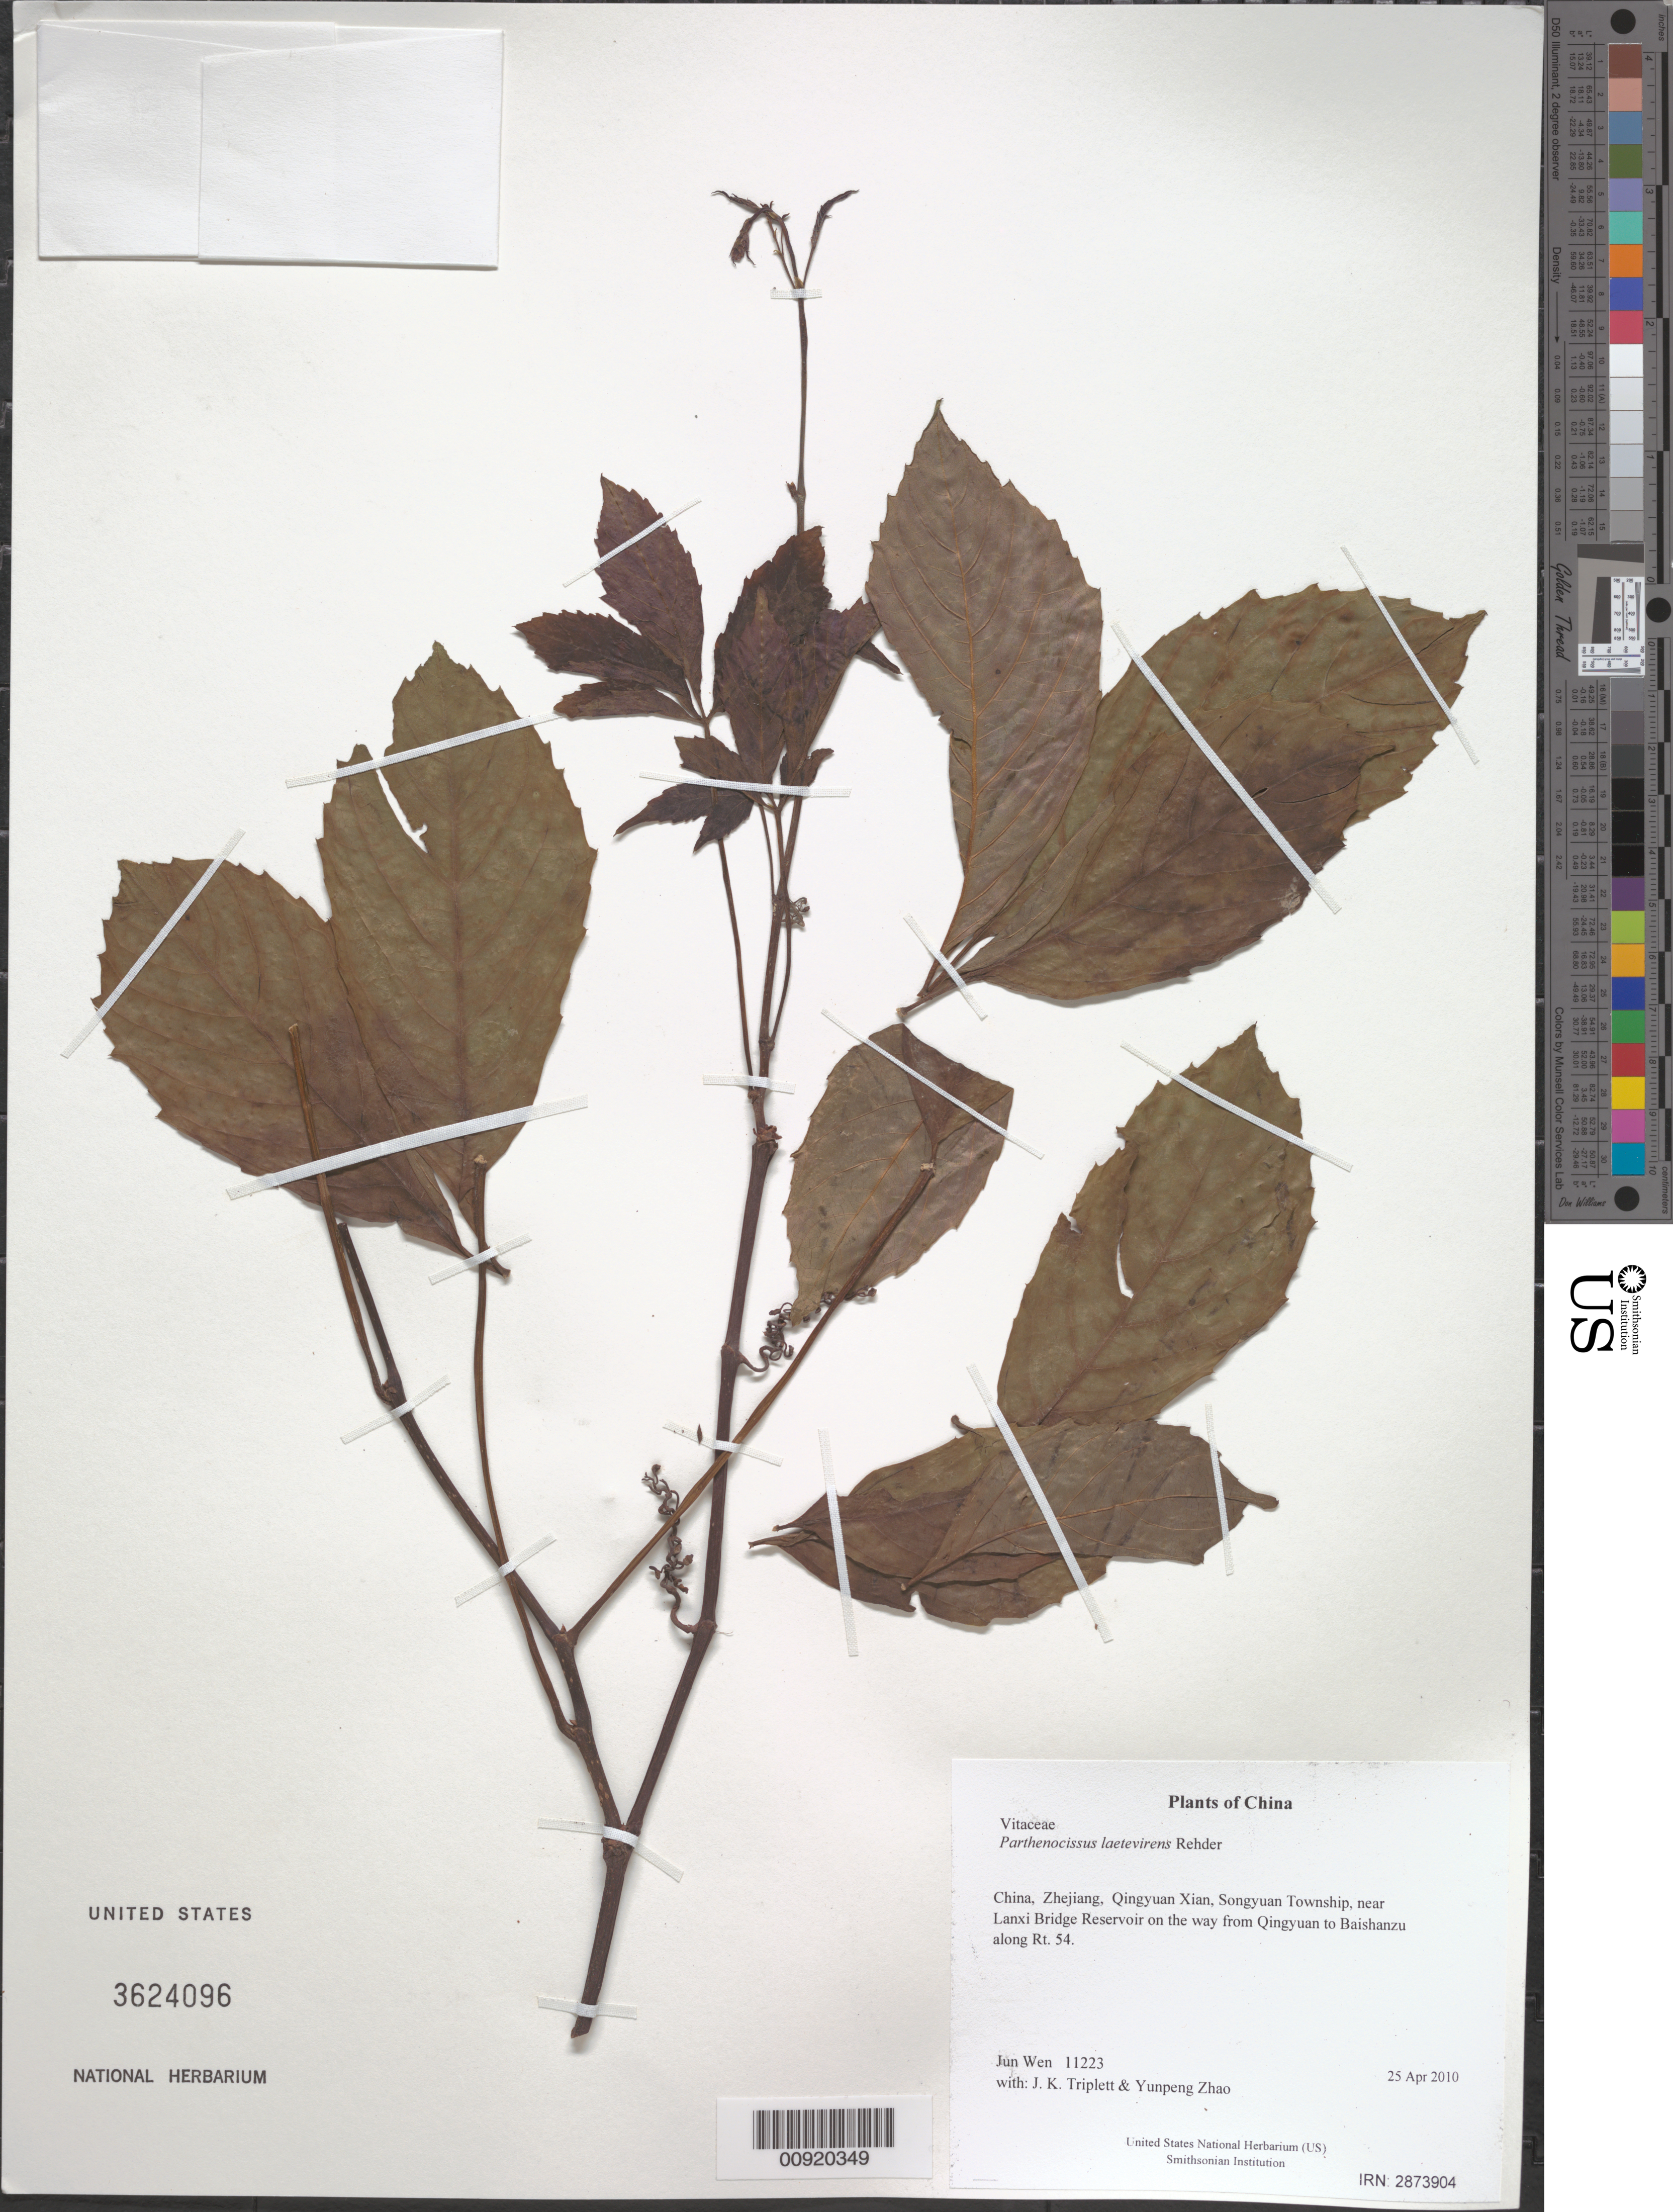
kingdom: Plantae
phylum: Tracheophyta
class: Magnoliopsida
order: Vitales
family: Vitaceae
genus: Parthenocissus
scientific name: Parthenocissus laetevirens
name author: Rehder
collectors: J. Wen, J. K. Triplett & Yunpeng Zhao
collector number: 11223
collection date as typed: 25 Apr 2010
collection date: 2010-04-25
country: China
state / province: Zhejiang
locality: Qingyuan Xian, Songyuan Township, near Lanxi Bridge Reservoir on the way from Qingyuan to Baishanzu along Rt. 54.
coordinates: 27 37.241 N, 119 07.233 E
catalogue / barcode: US 3624096